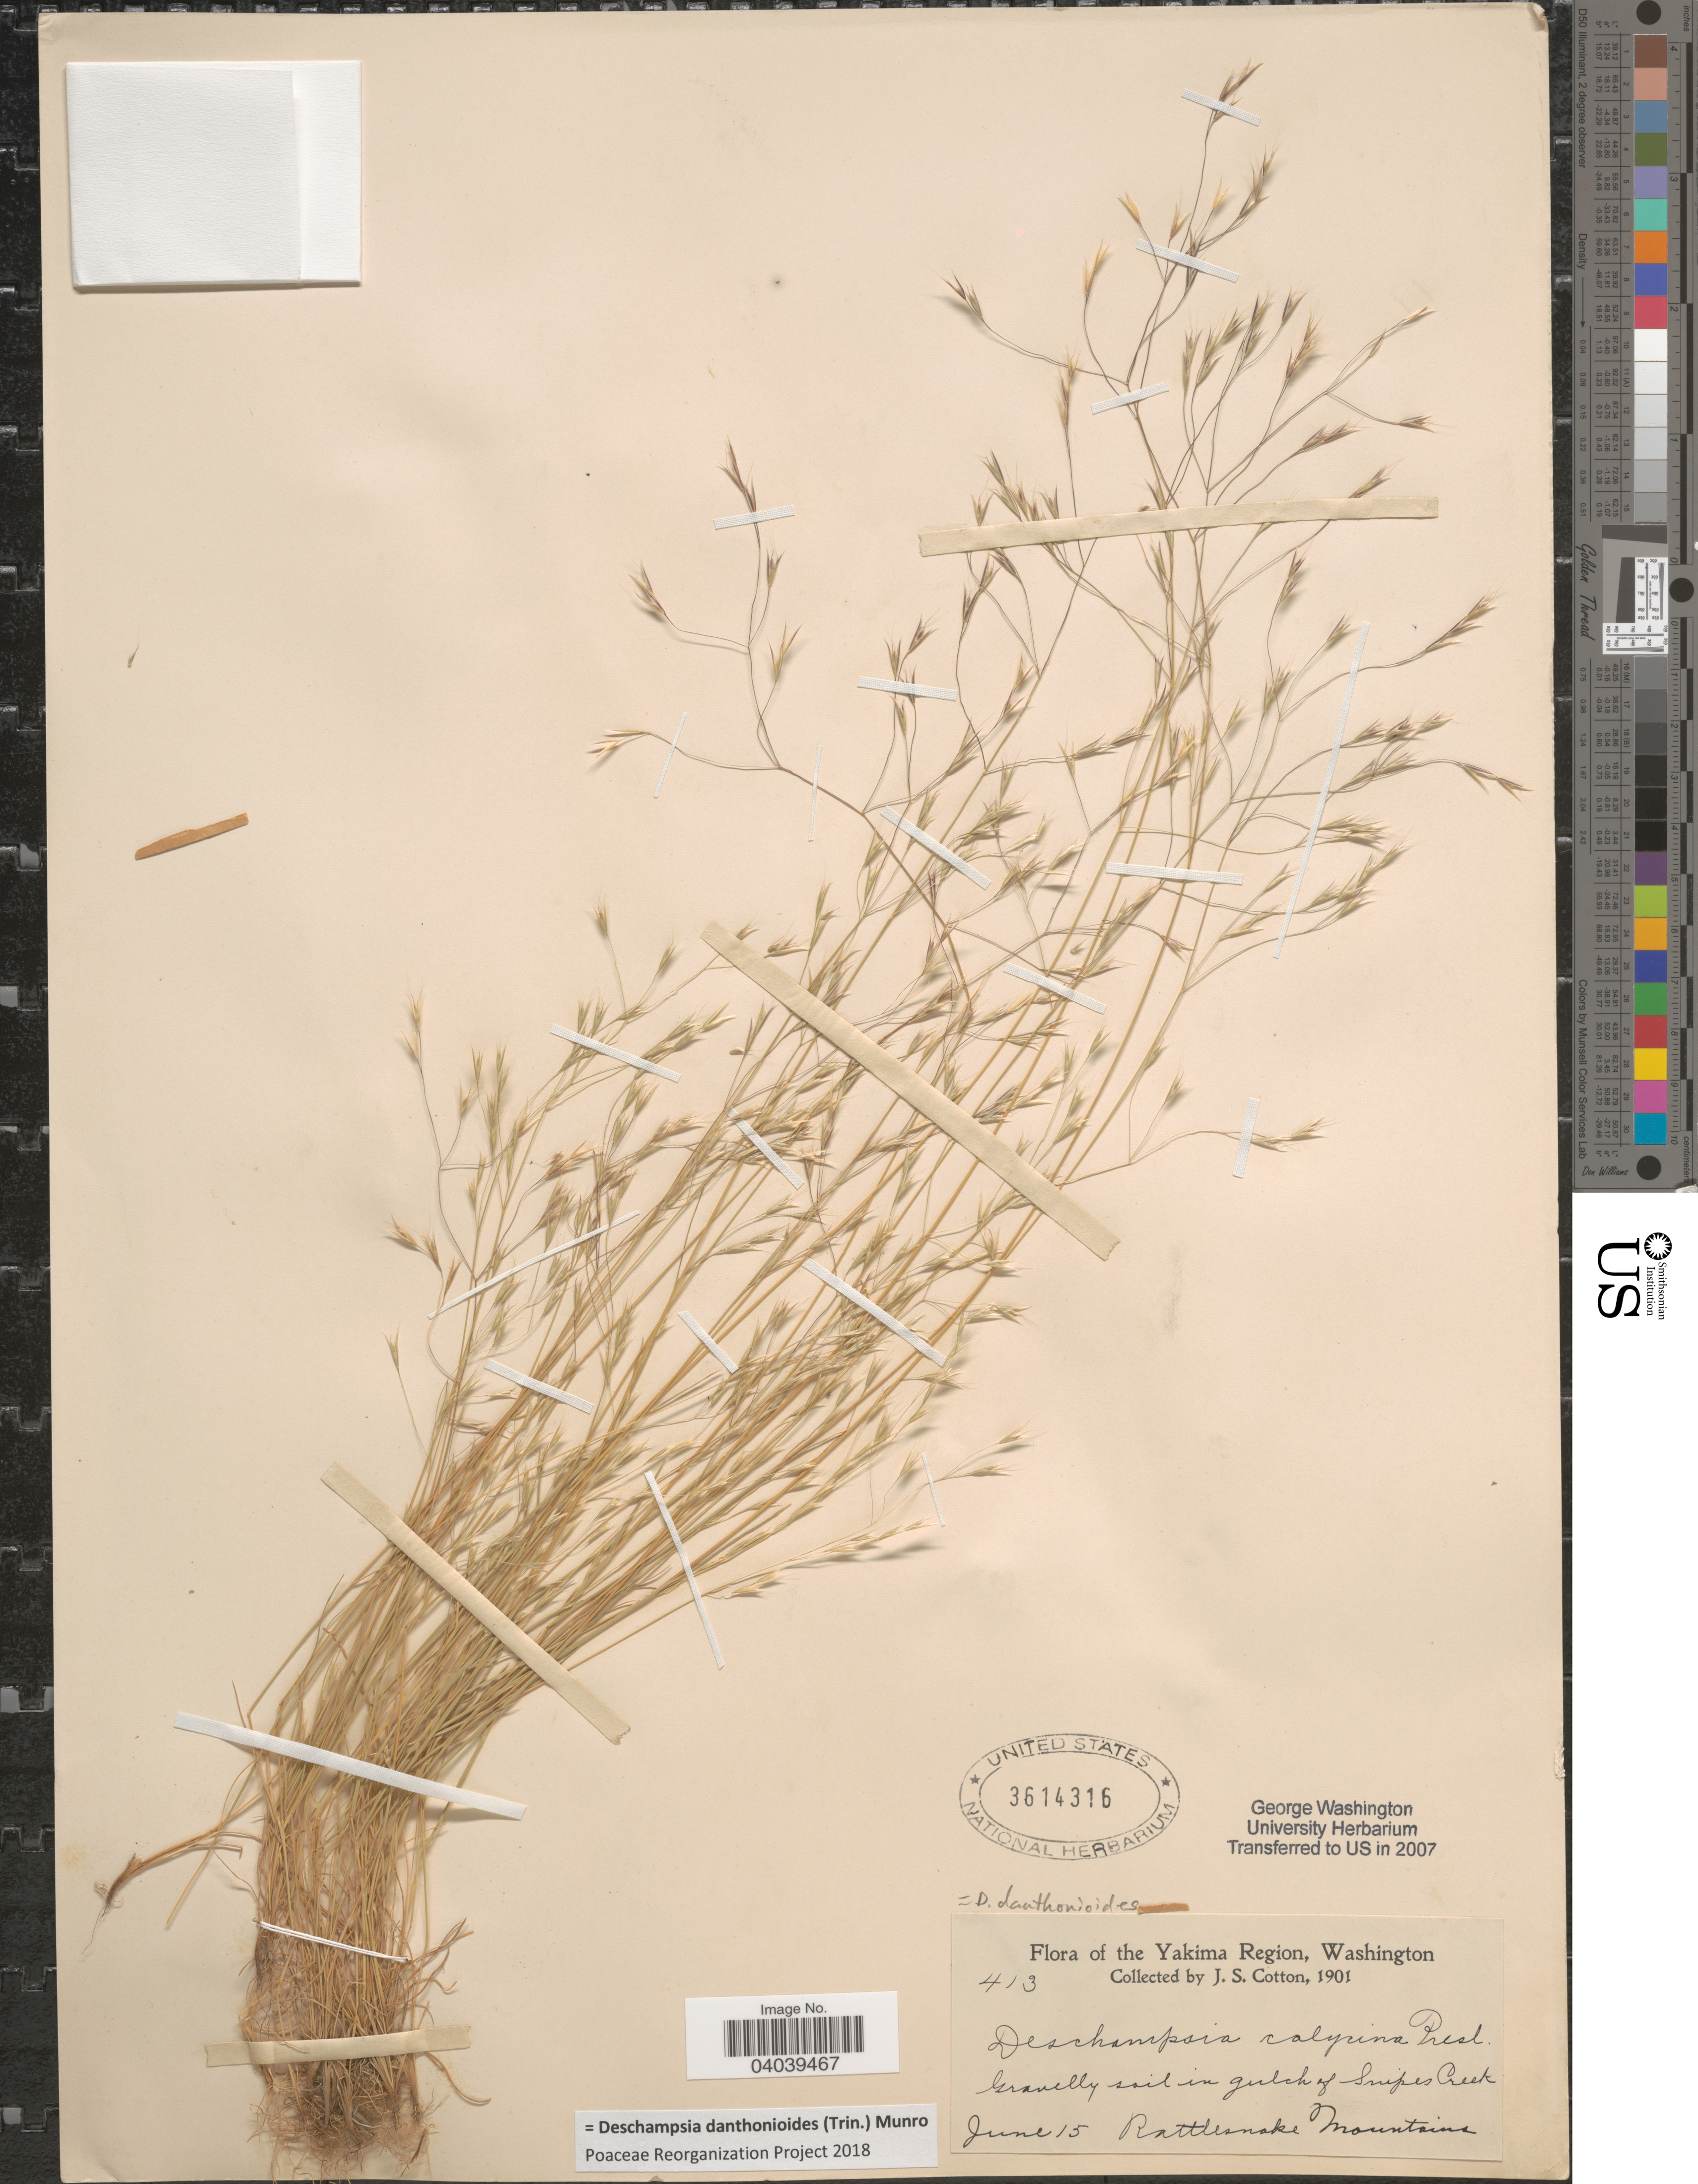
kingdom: Plantae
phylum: Tracheophyta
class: Liliopsida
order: Poales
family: Poaceae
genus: Deschampsia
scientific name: Deschampsia danthonioides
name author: (Trin.) Munro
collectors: J. S. Cotton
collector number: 413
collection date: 1901-06-15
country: United States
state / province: Washington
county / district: Yakima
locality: Yakima Region. Gravelly soil in gulch of Snipes Creek. Rattlesnake Mountains.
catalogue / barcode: US 3614316